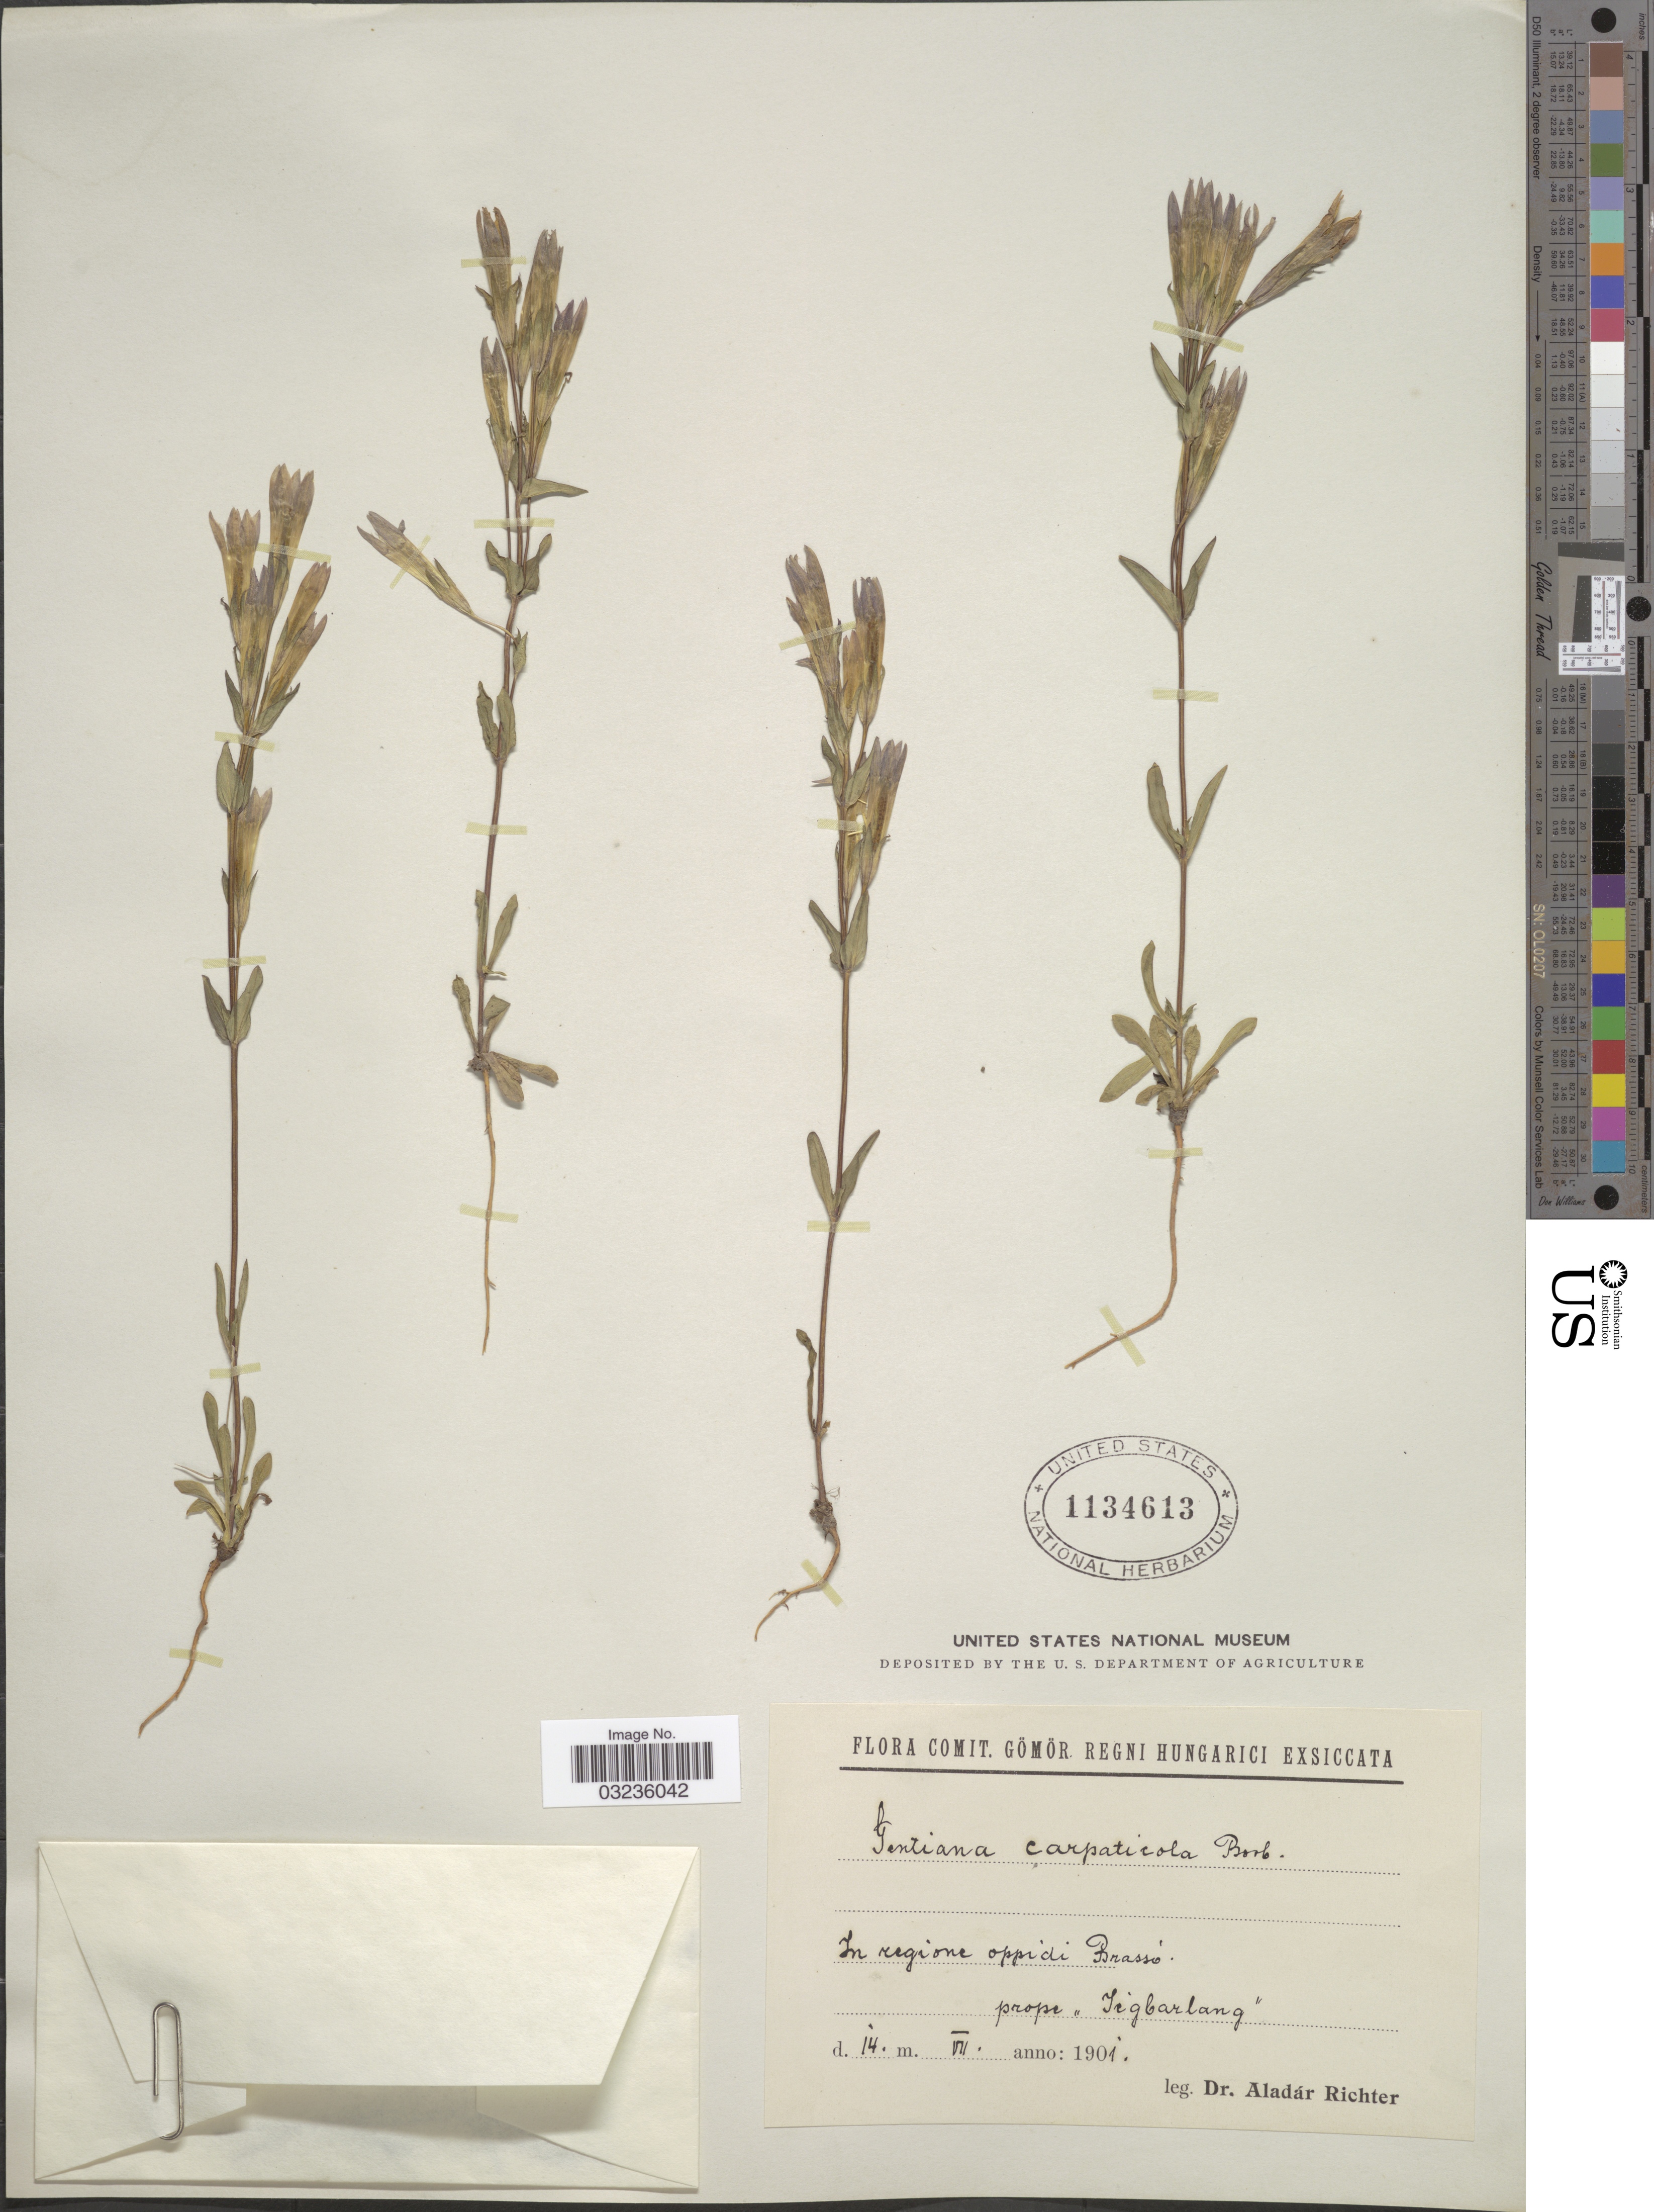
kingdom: Plantae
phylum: Tracheophyta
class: Magnoliopsida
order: Gentianales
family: Gentianaceae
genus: Gentiana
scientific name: Gentiana carpaticola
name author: Borbás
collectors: A. Richter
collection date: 1901-07-14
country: Hungary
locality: In regione oppidi Brassò, prope "Jégbarlang".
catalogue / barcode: US 1134613